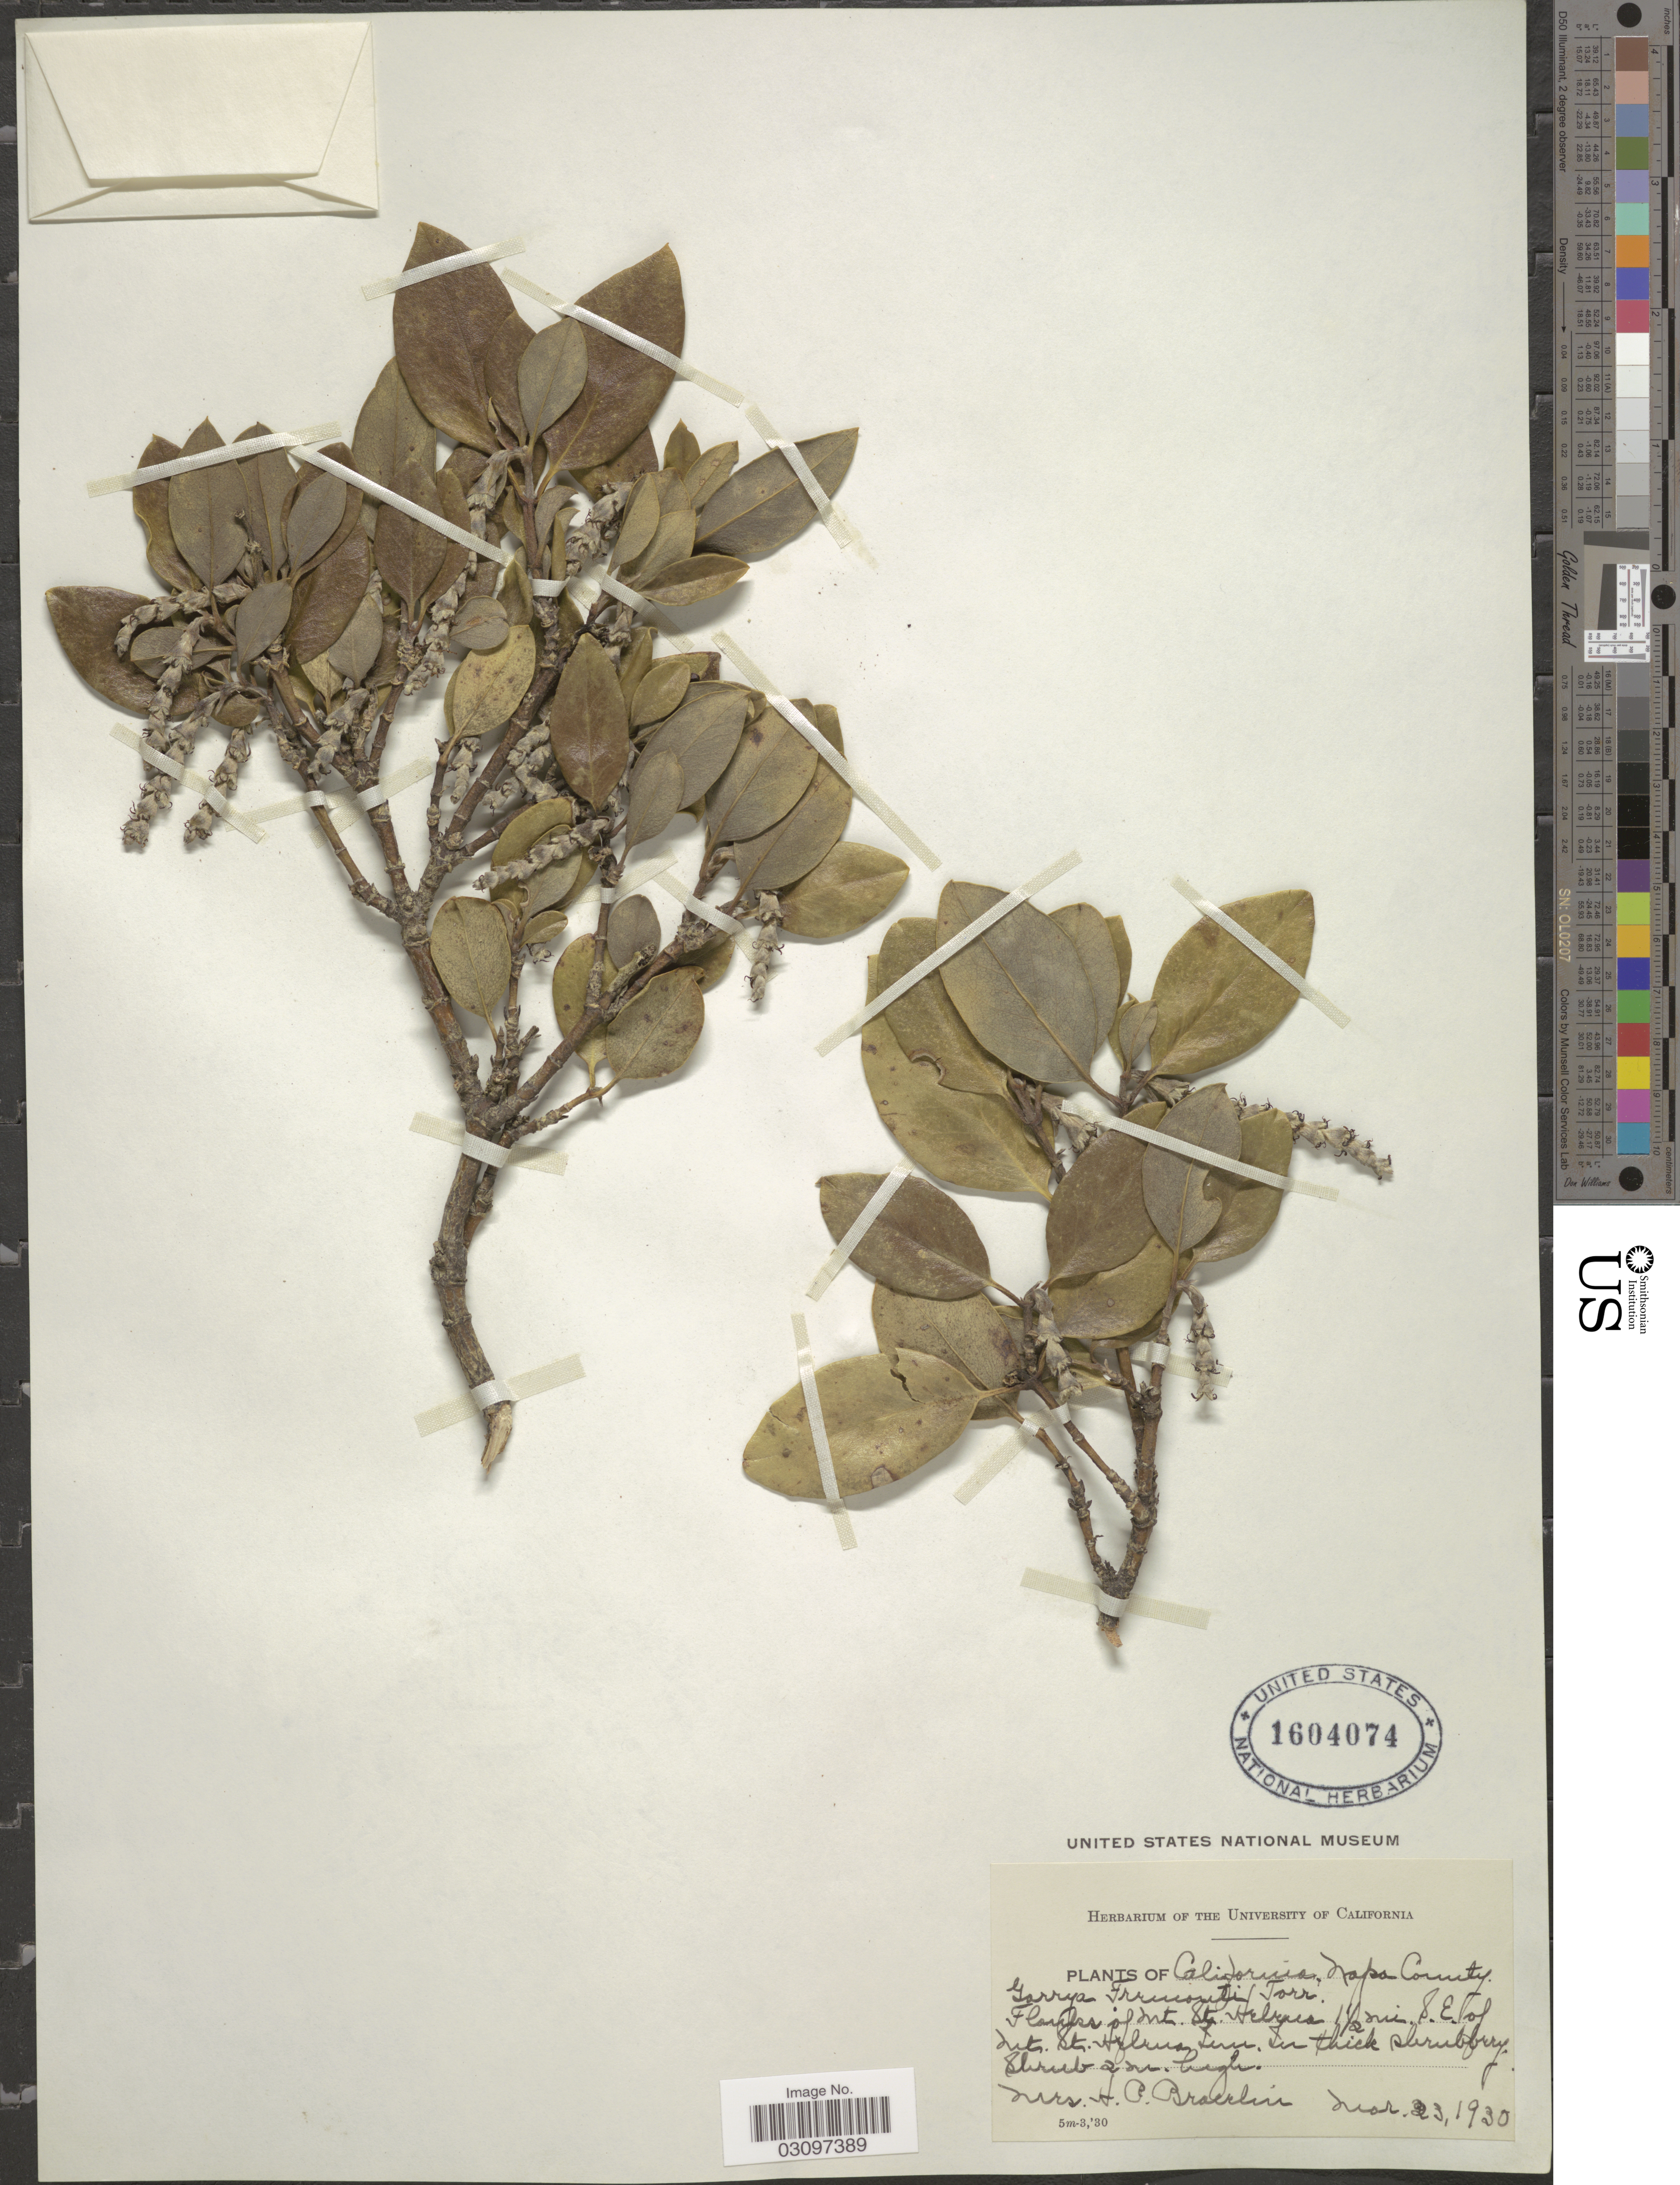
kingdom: Plantae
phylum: Tracheophyta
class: Magnoliopsida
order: Garryales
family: Garryaceae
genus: Garrya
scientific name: Garrya fremontii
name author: Torr.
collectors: H. Bracelin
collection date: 1930-03-23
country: United States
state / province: California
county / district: Napa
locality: Napa County. Flank of Mt. St. Helena 1½ mi. S.E. of Mts. St. Helena Inn.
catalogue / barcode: US 1604074